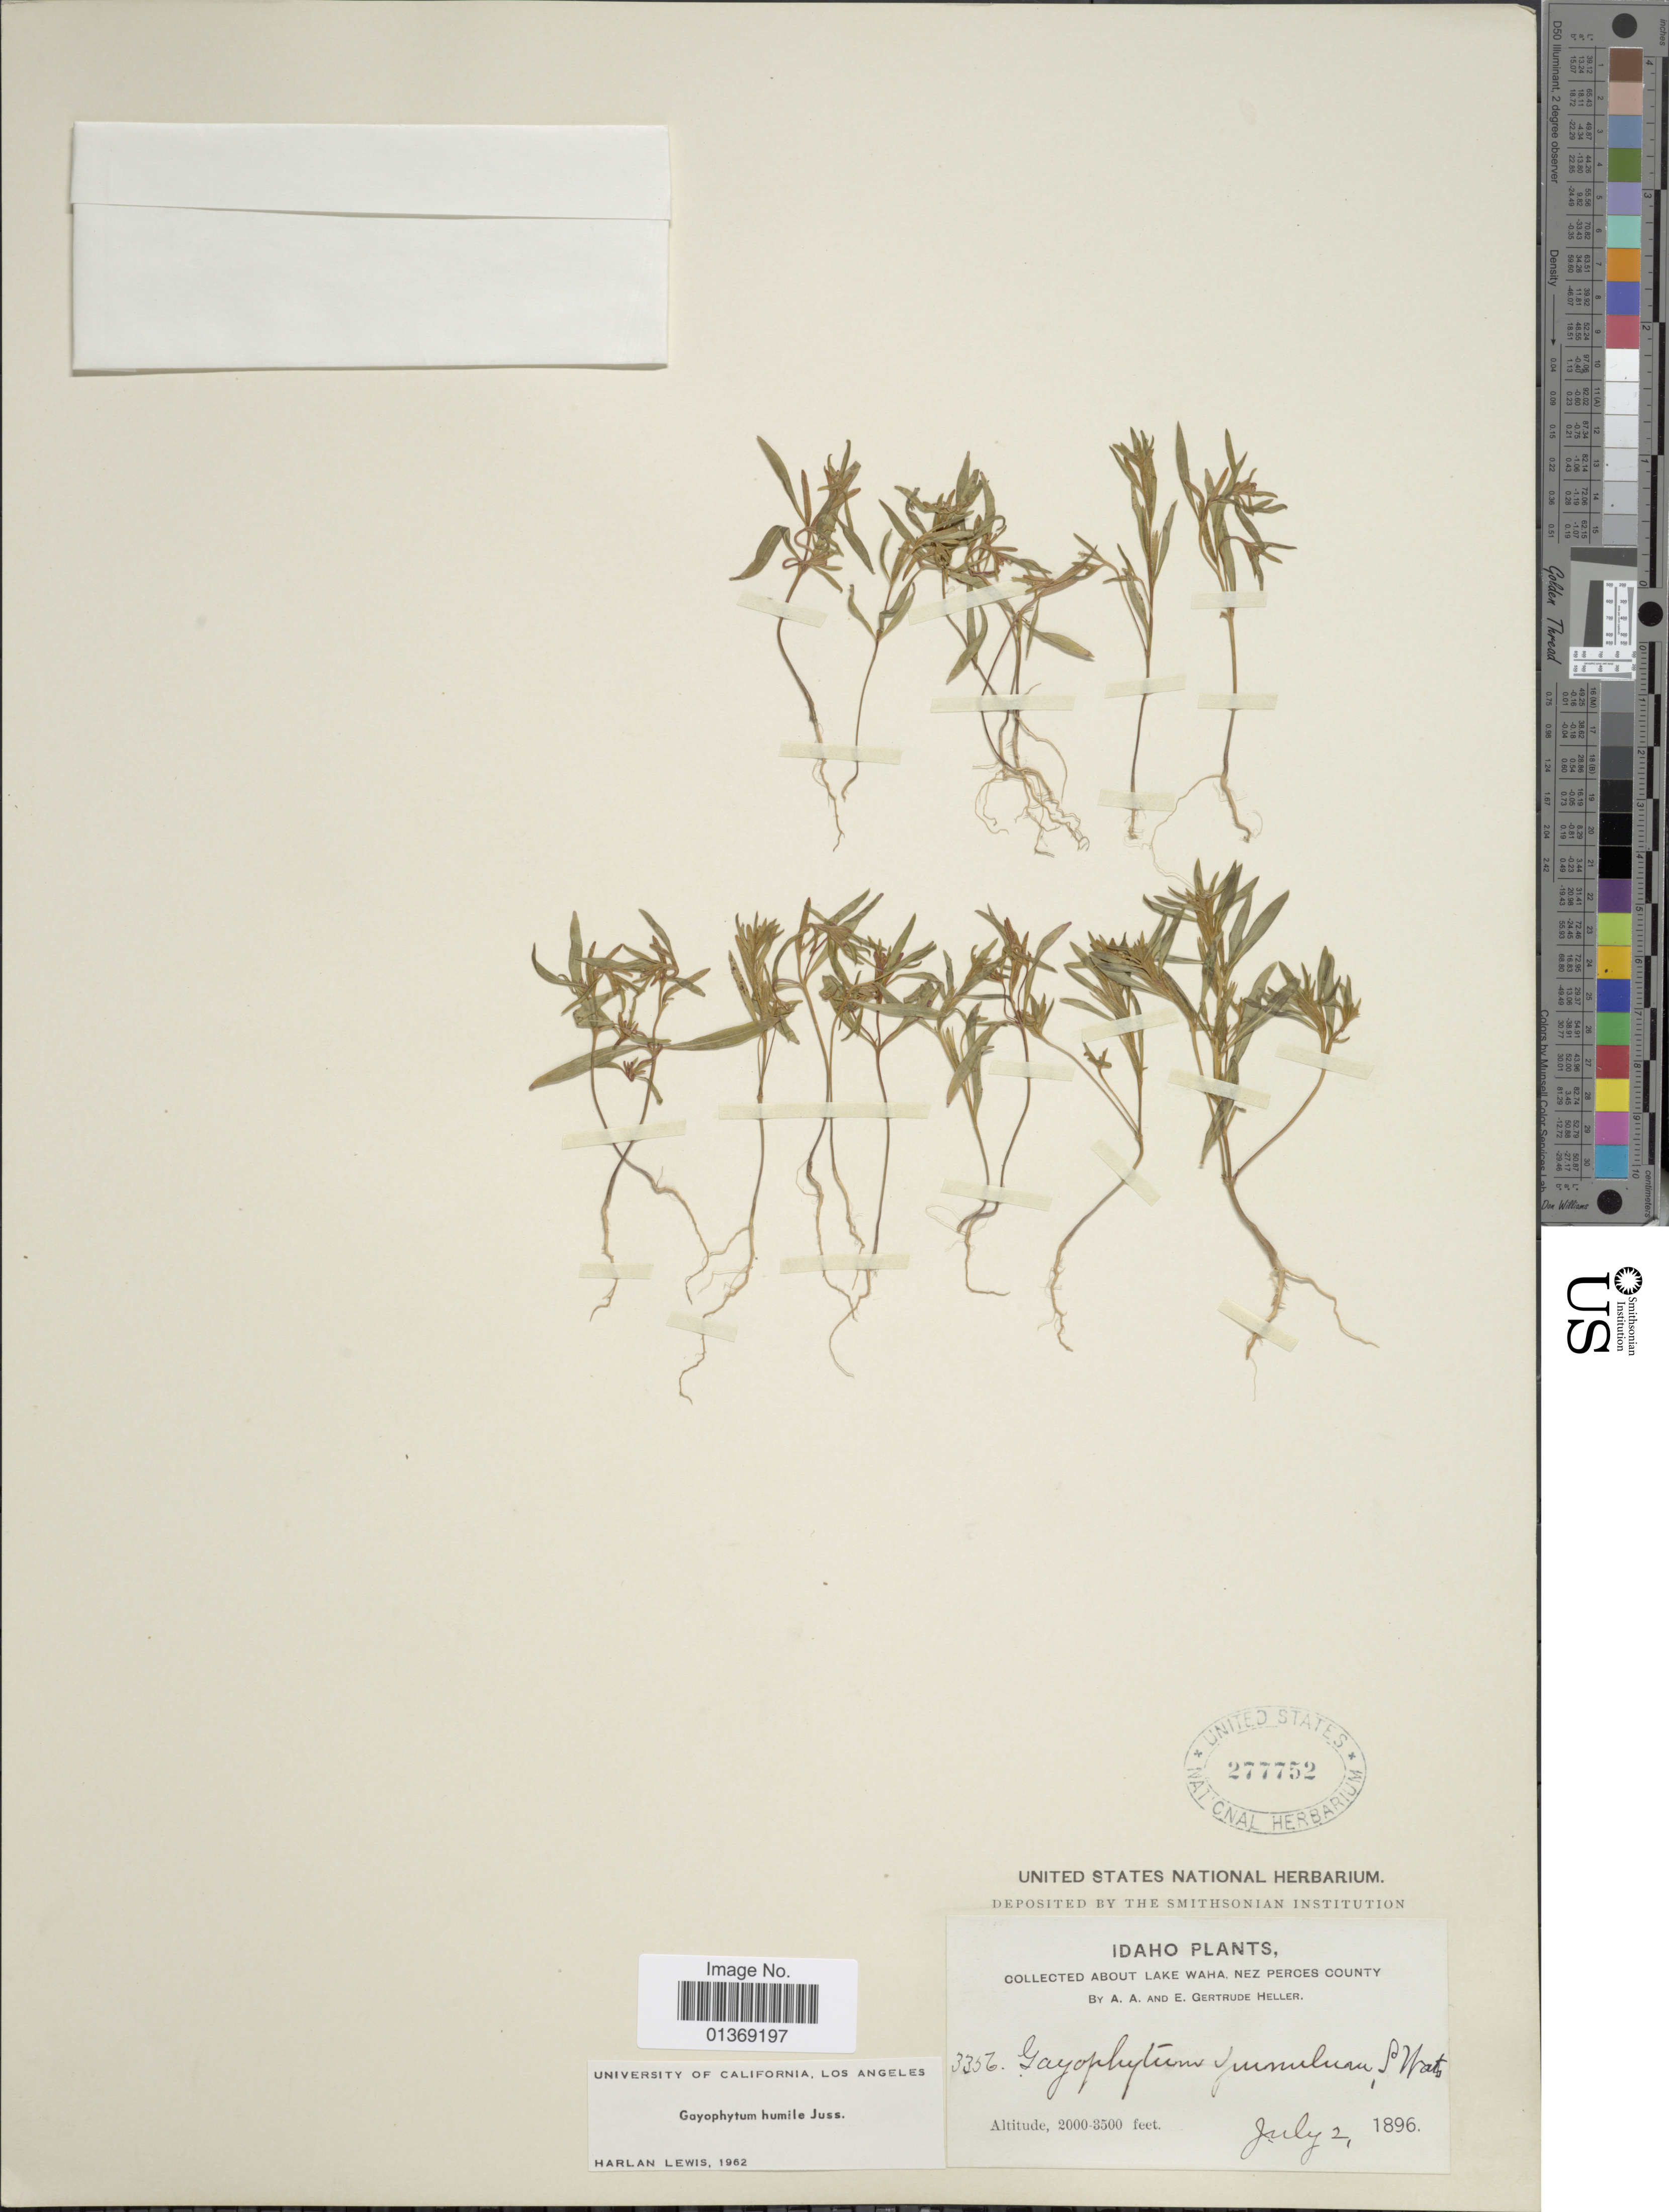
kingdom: Plantae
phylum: Tracheophyta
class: Magnoliopsida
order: Myrtales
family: Onagraceae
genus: Gayophytum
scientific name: Gayophytum humile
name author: A. Juss.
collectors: A. A. Heller & E. G. Heller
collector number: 3356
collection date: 1896-07-02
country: United States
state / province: Idaho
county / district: Nez Perce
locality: About Lake Waha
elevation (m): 610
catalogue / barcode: US 277752